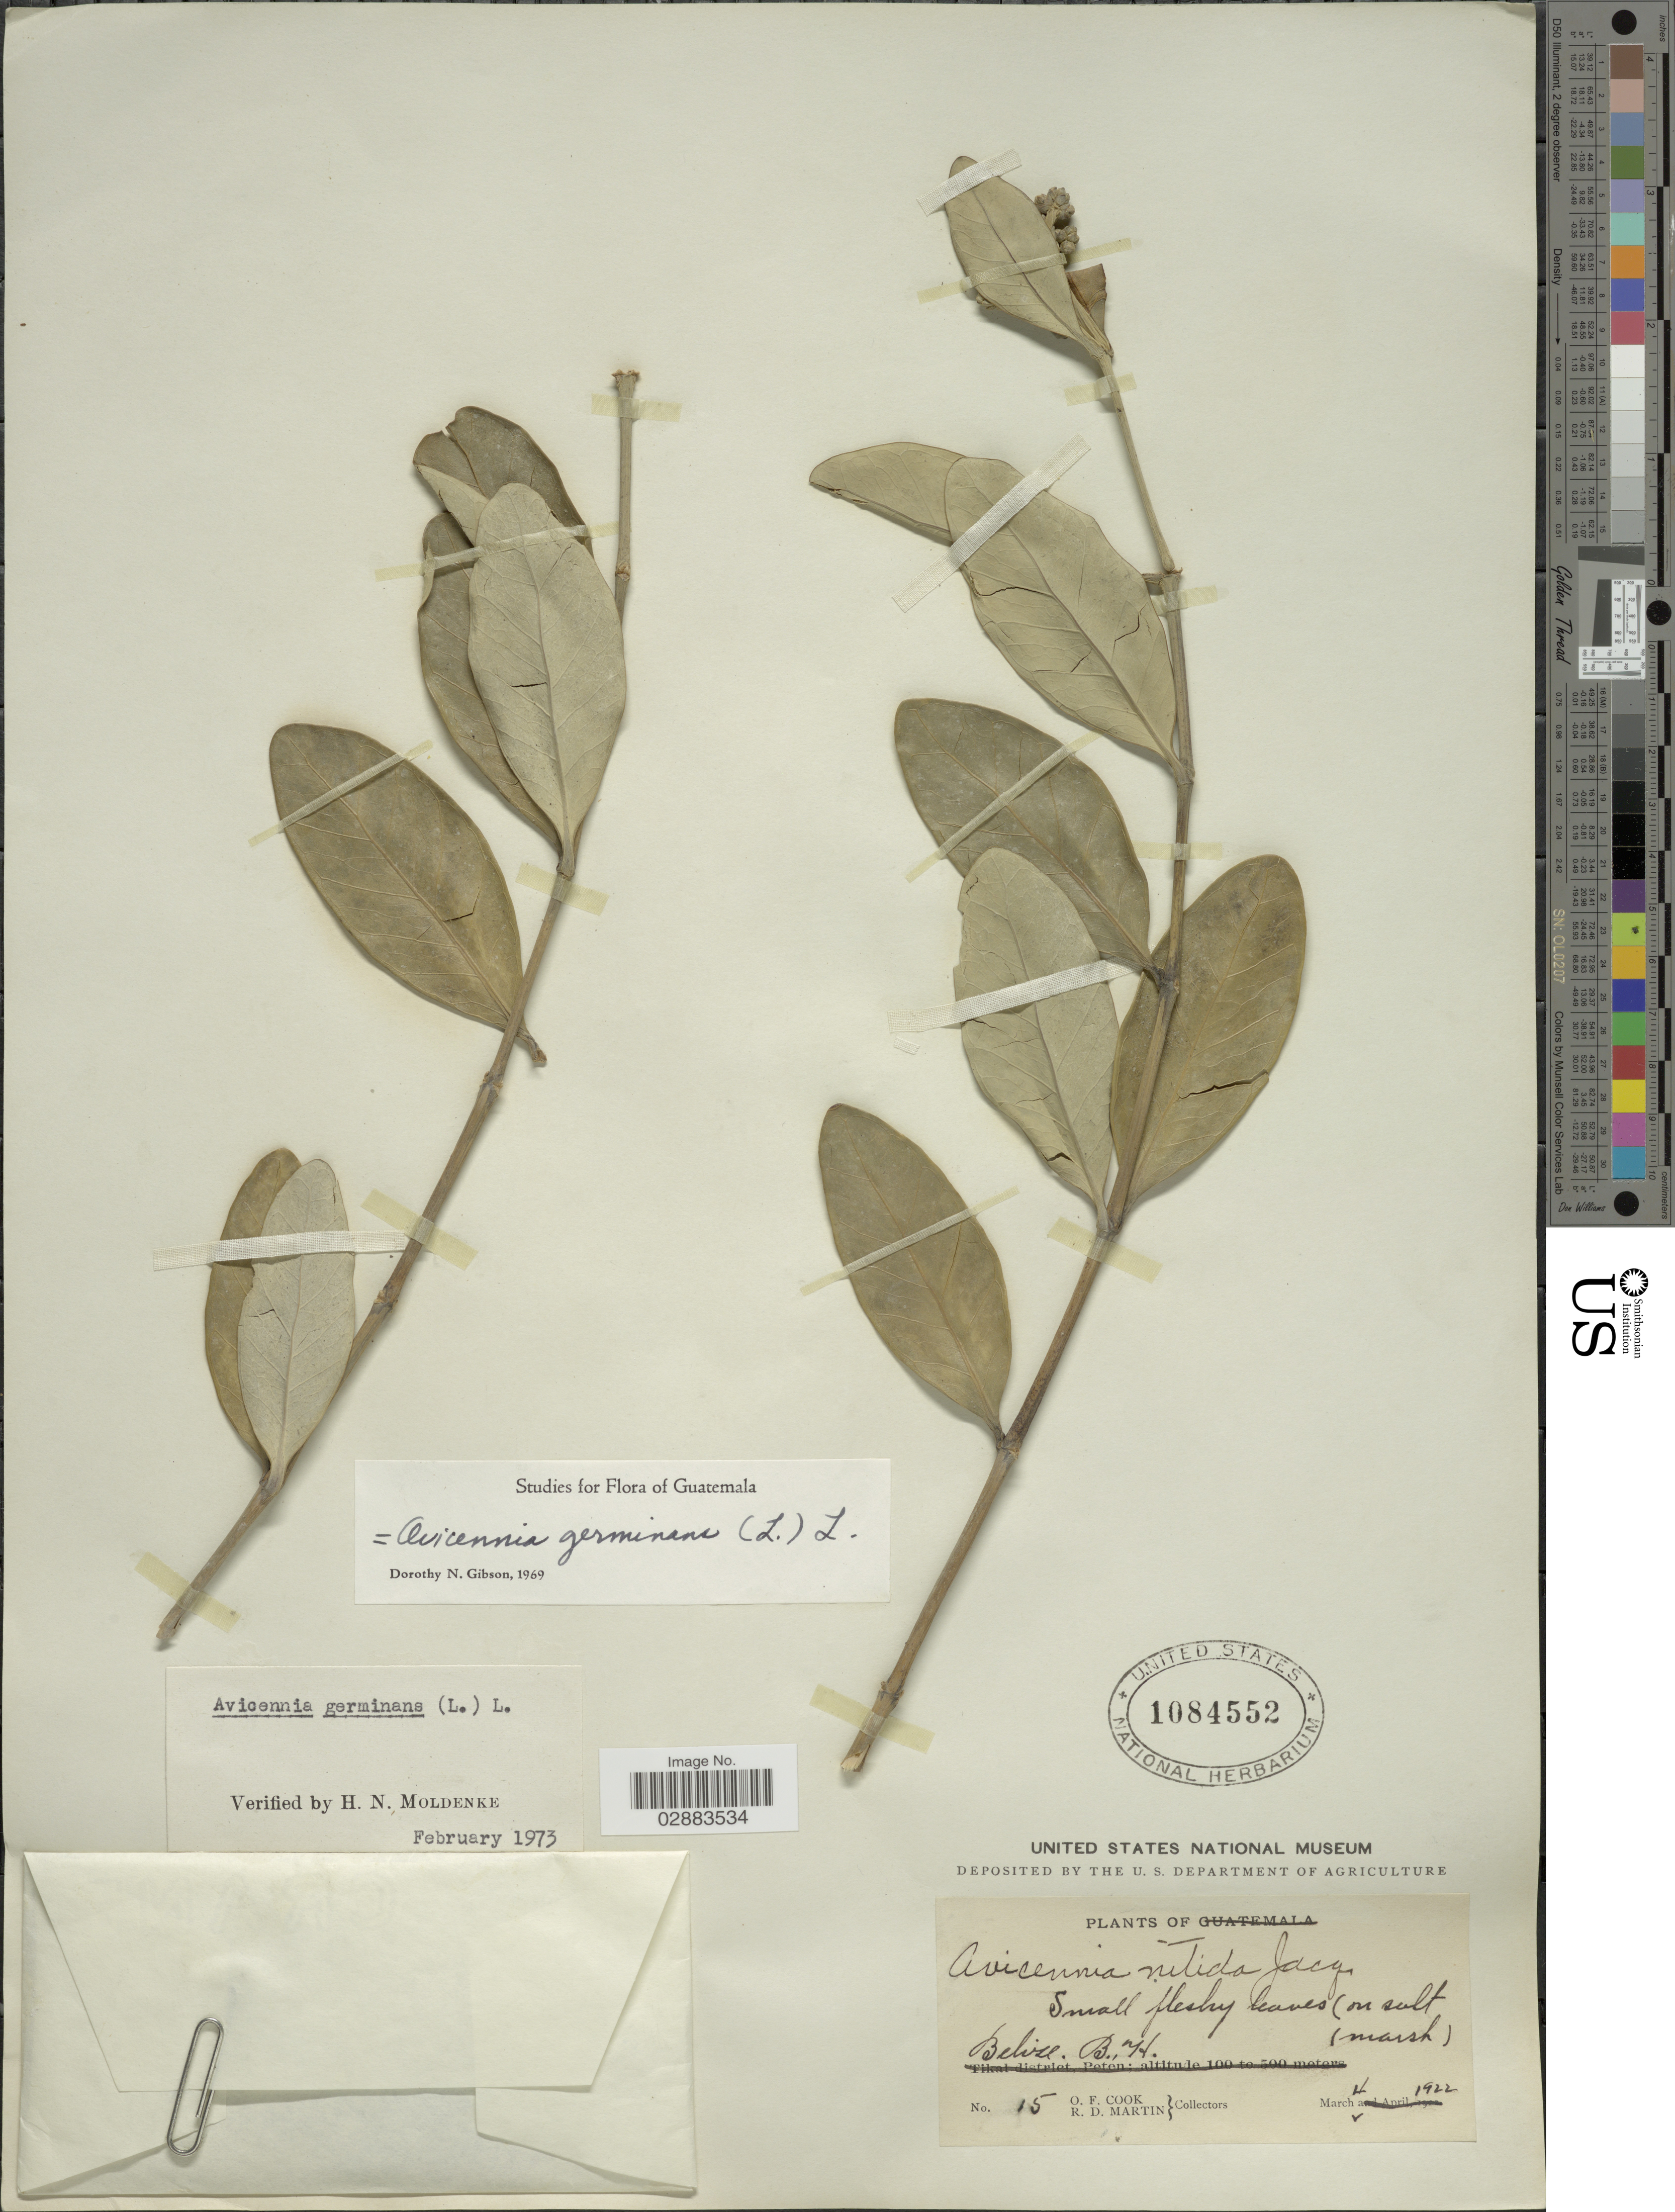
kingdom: Plantae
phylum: Tracheophyta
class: Magnoliopsida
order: Lamiales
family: Acanthaceae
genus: Avicennia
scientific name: Avicennia germinans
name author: (L.) L.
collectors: O. F. Cook & R. D. Martin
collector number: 15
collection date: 1922-03-04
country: Belize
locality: B.H.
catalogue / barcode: US 1084552